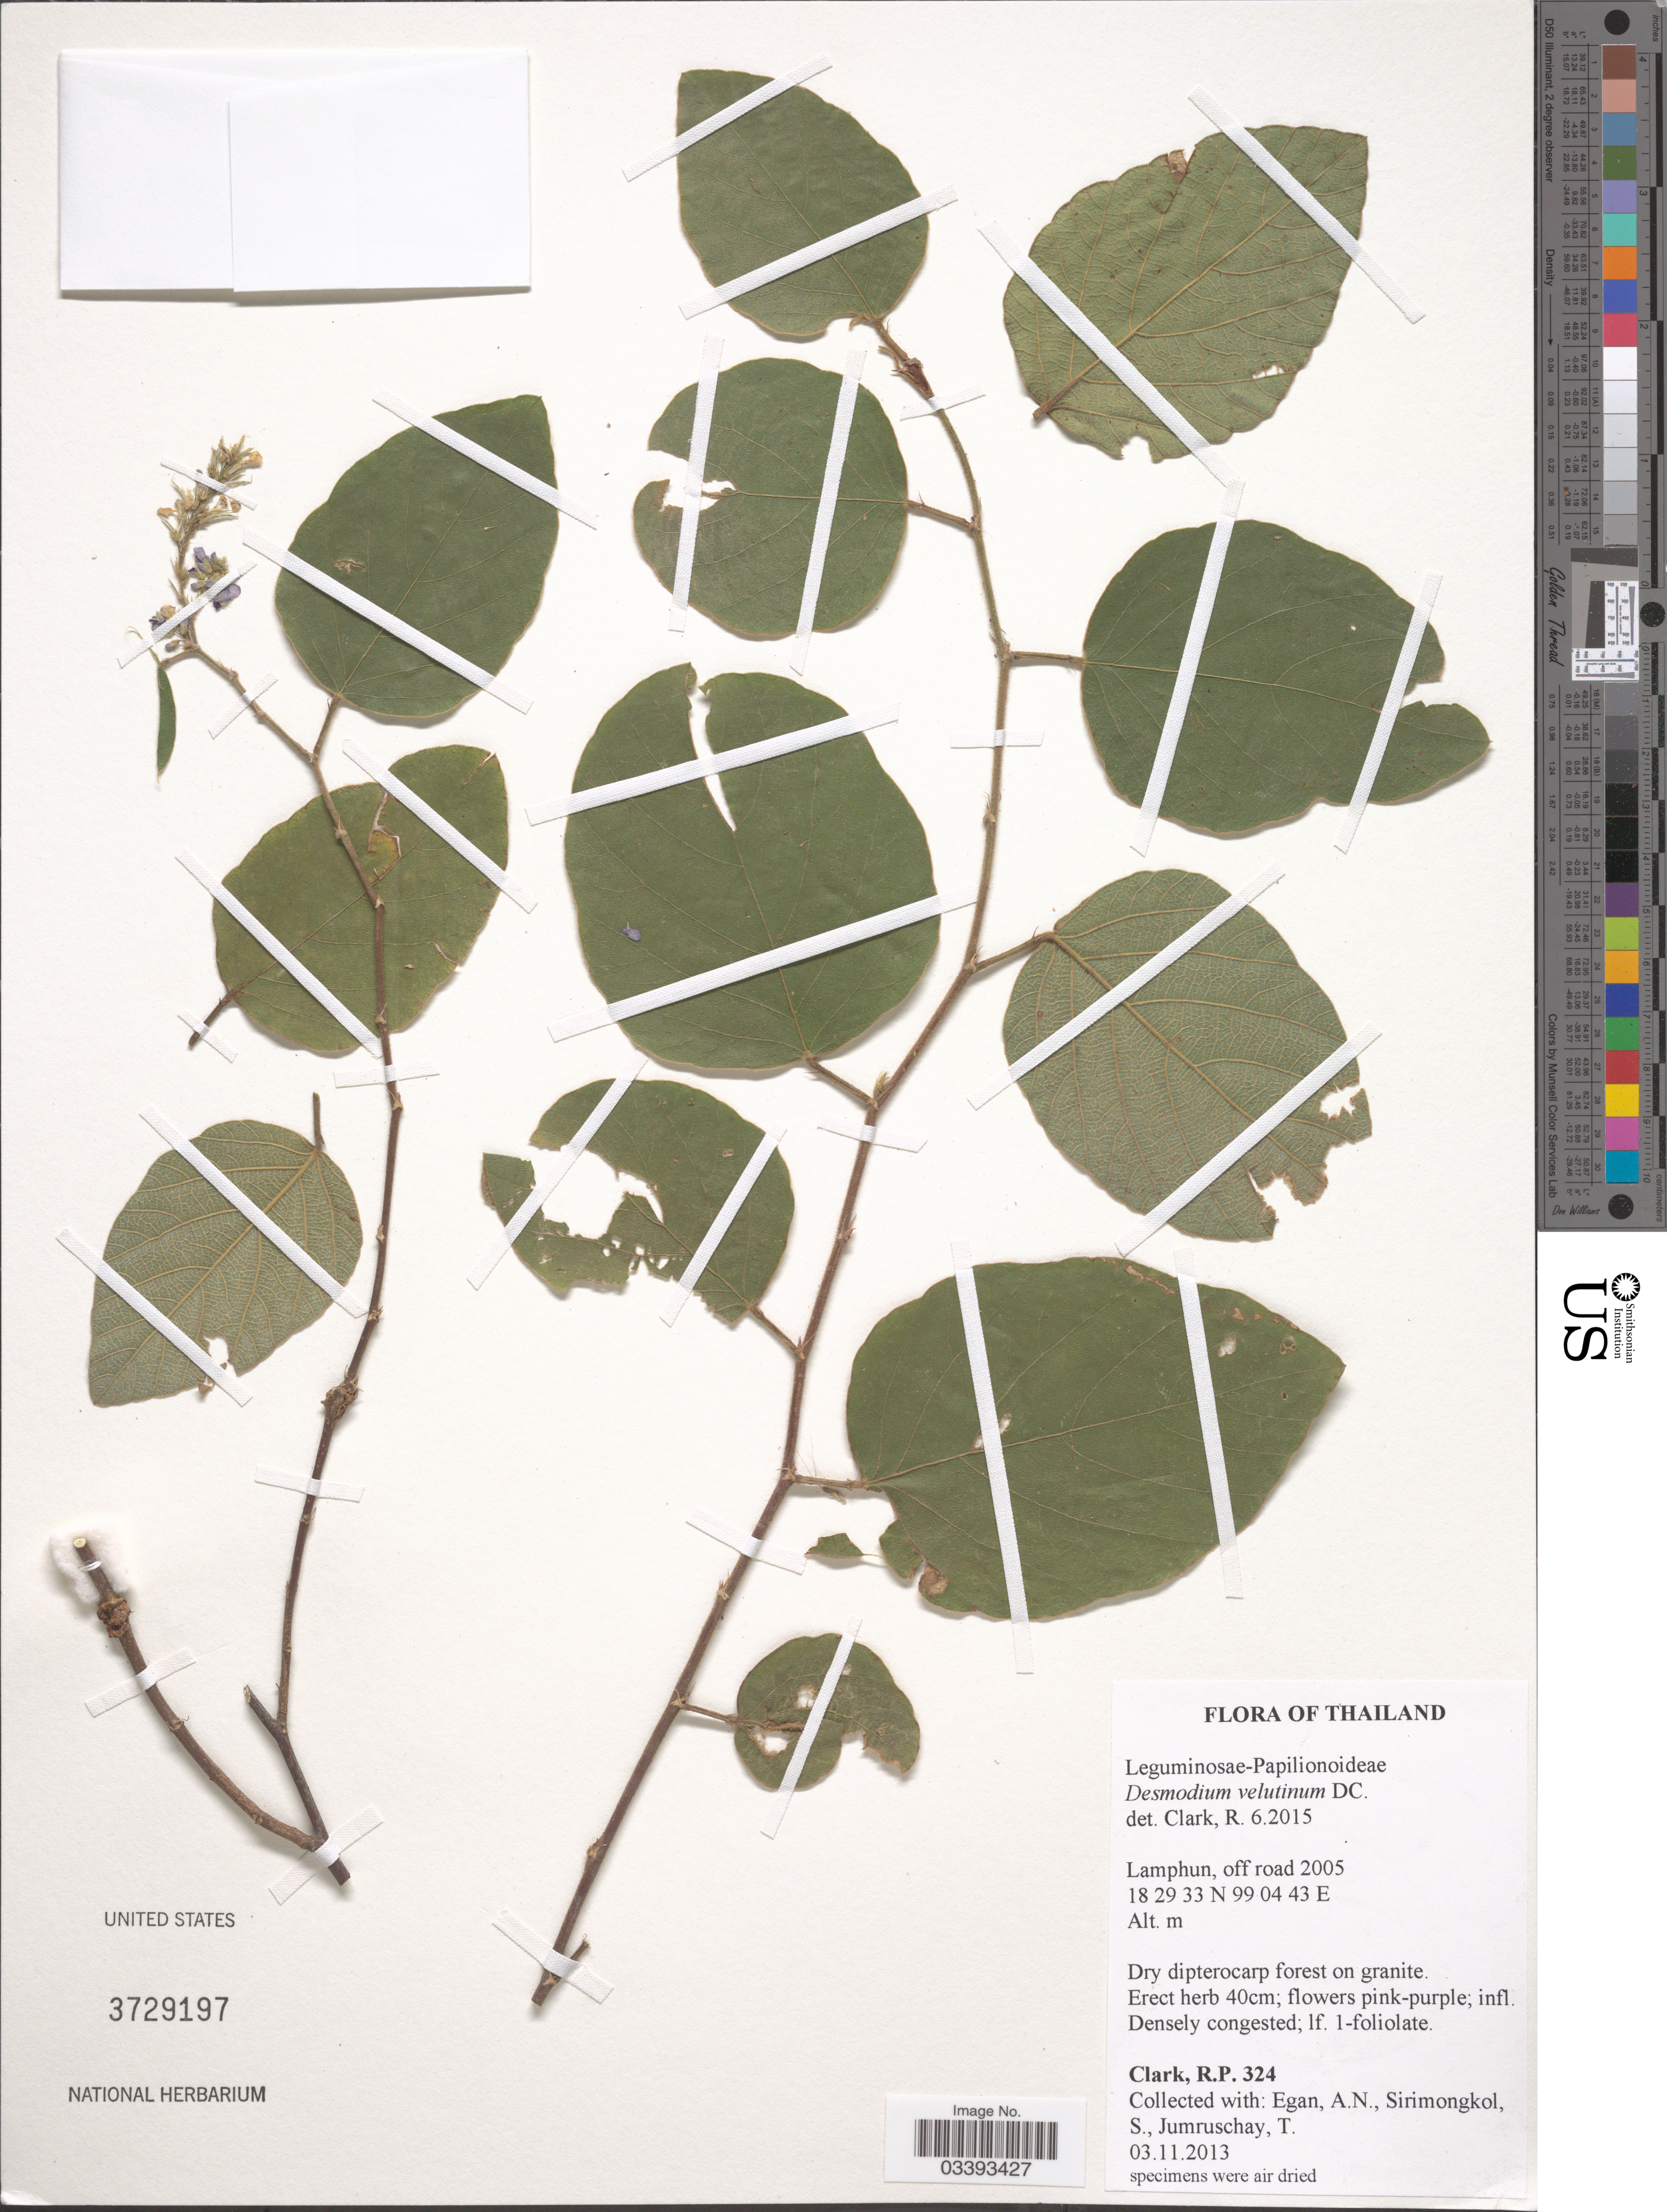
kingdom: Plantae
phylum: Tracheophyta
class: Magnoliopsida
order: Fabales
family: Fabaceae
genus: Polhillides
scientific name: Polhillides velutina subsp. velutina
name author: (Willd.) H. Ohashi & K. Ohashi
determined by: Strong, Mark T., (BOT), Smithsonian Institution - National Museum of Natural History (UNITED STATES)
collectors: R. P. Clark, A. N. Egan, S. Sirimongkol & T. Jumruschay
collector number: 324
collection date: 2013-11-03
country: Thailand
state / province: Lamphun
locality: Off road 2005.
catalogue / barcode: US 3729197